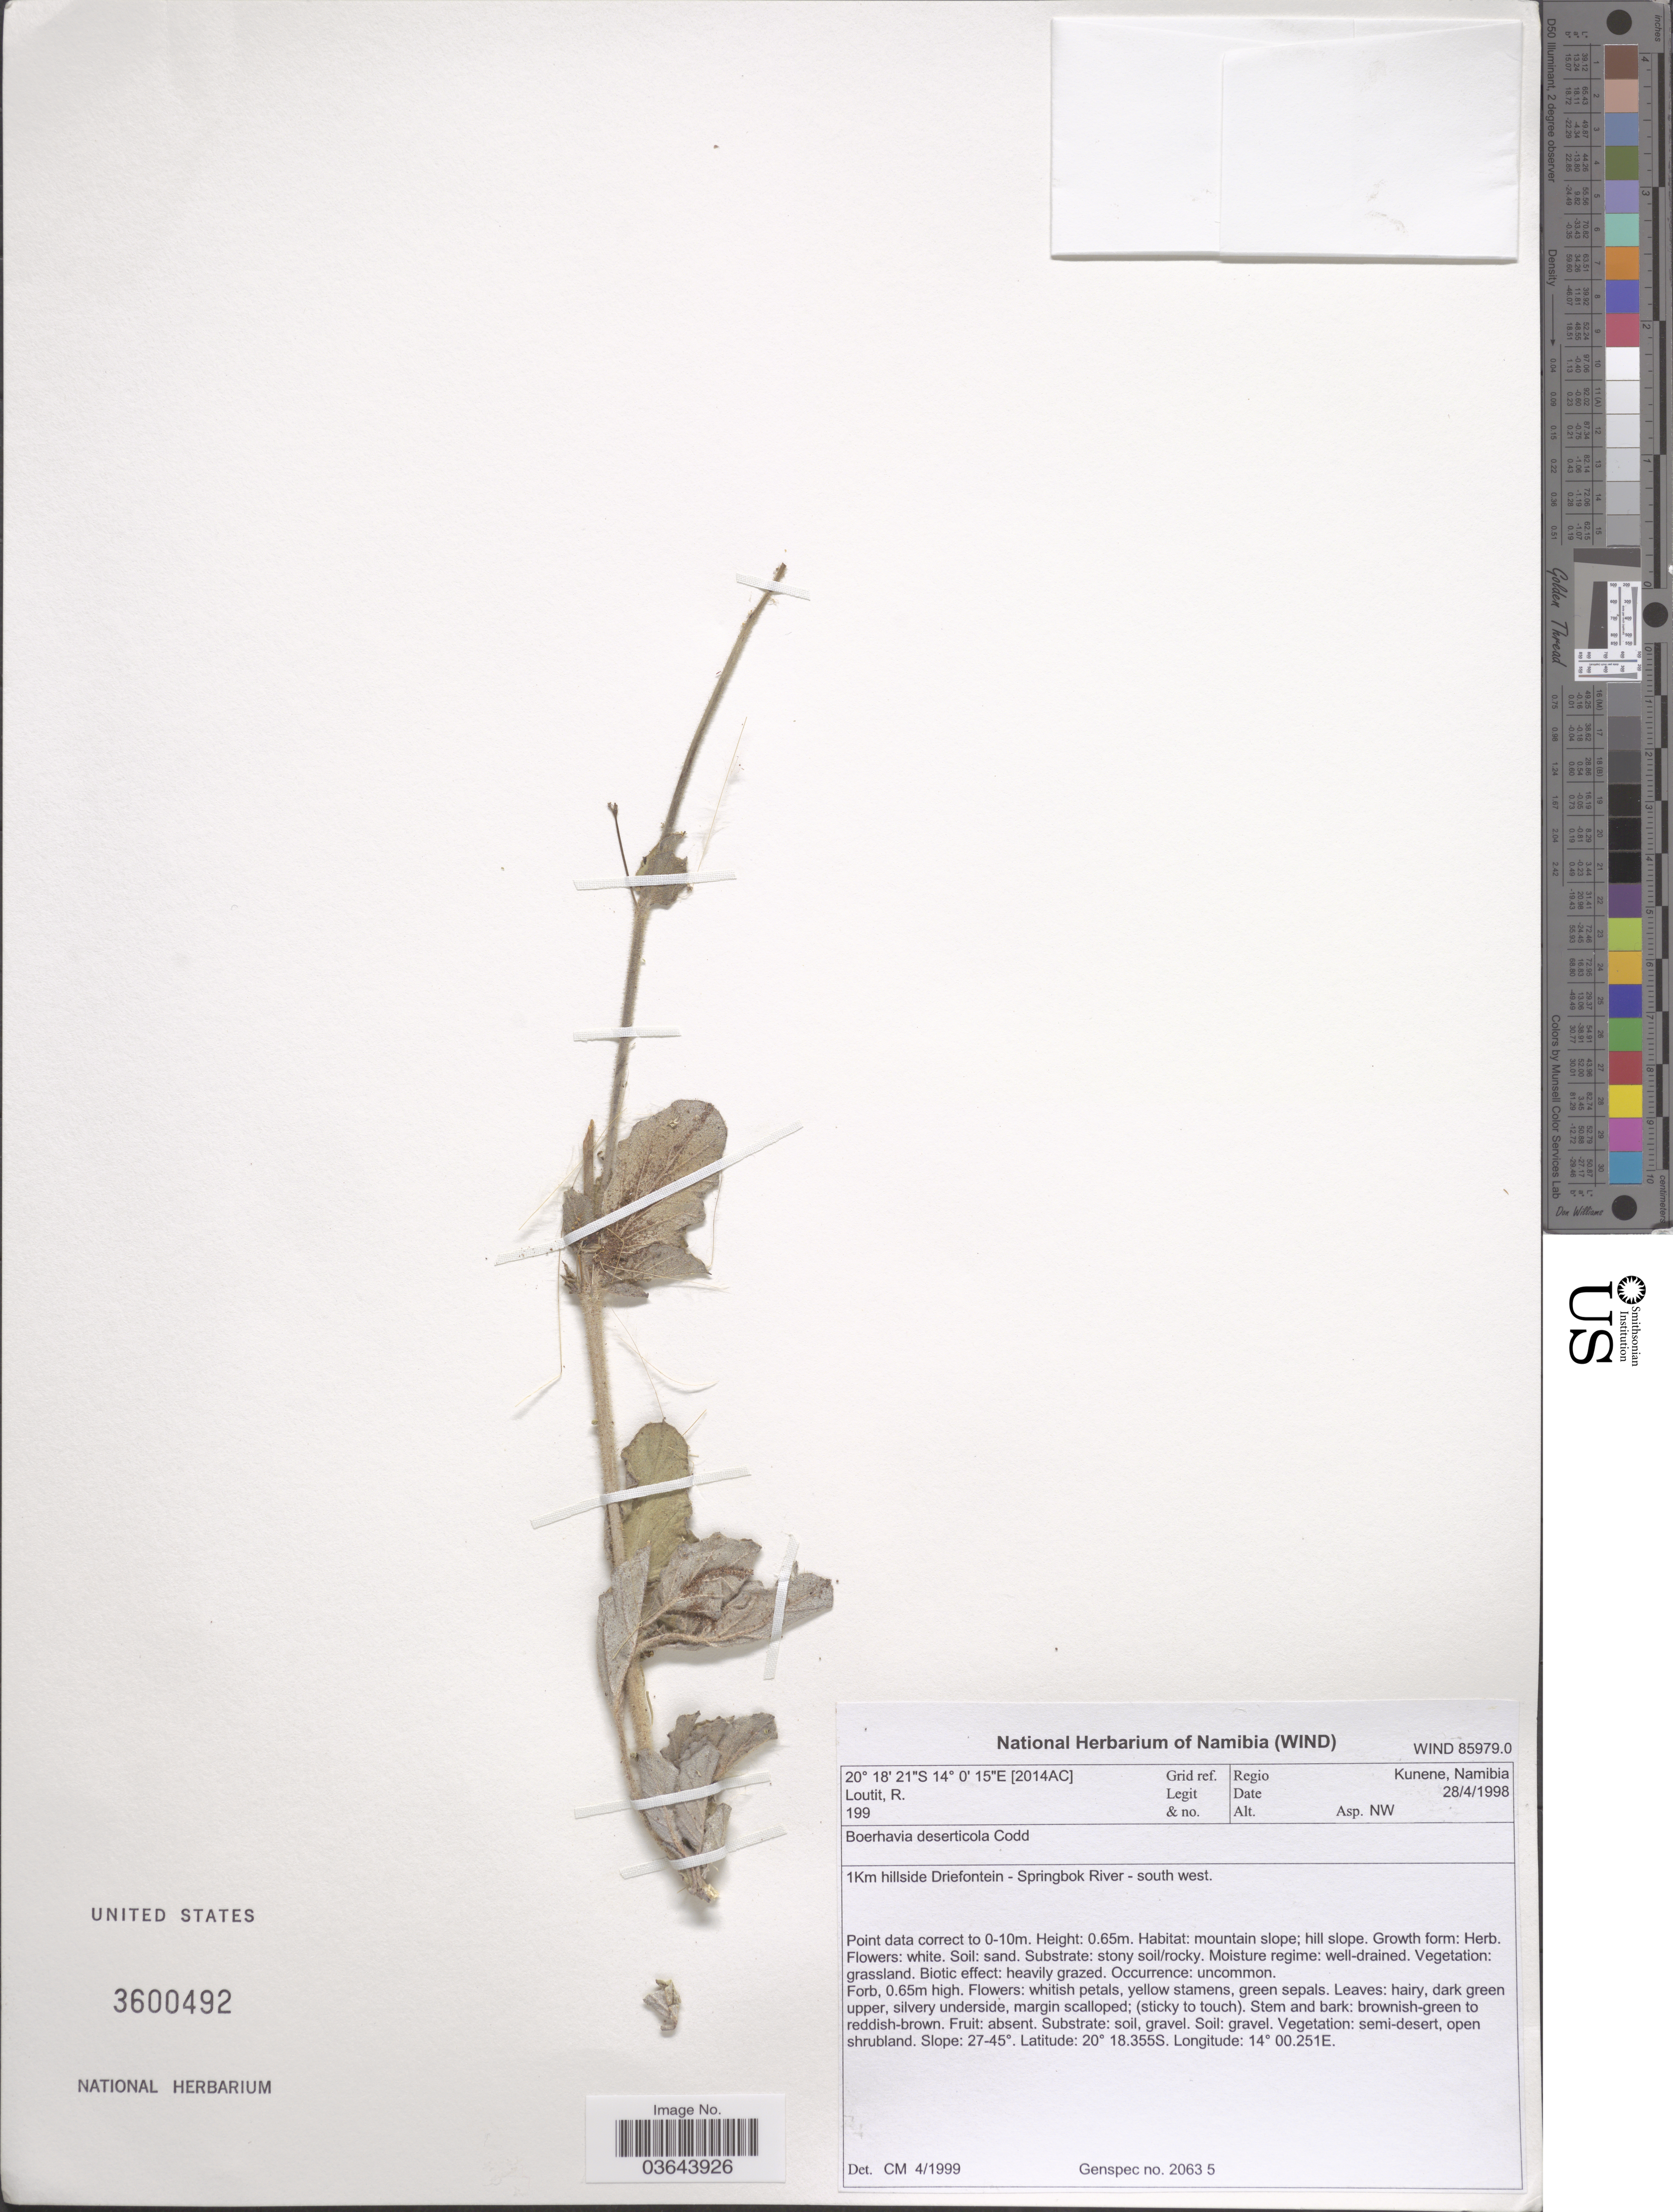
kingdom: Plantae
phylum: Tracheophyta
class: Magnoliopsida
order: Caryophyllales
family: Nyctaginaceae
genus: Boerhavia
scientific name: Boerhavia deserticola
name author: Codd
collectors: R. Loutit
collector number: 199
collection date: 1998-04-28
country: Namibia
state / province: Kunene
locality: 2014 AC Grid ref. 1Km hillside Driefontein - Springbok River - south west.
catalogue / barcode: US 3600492